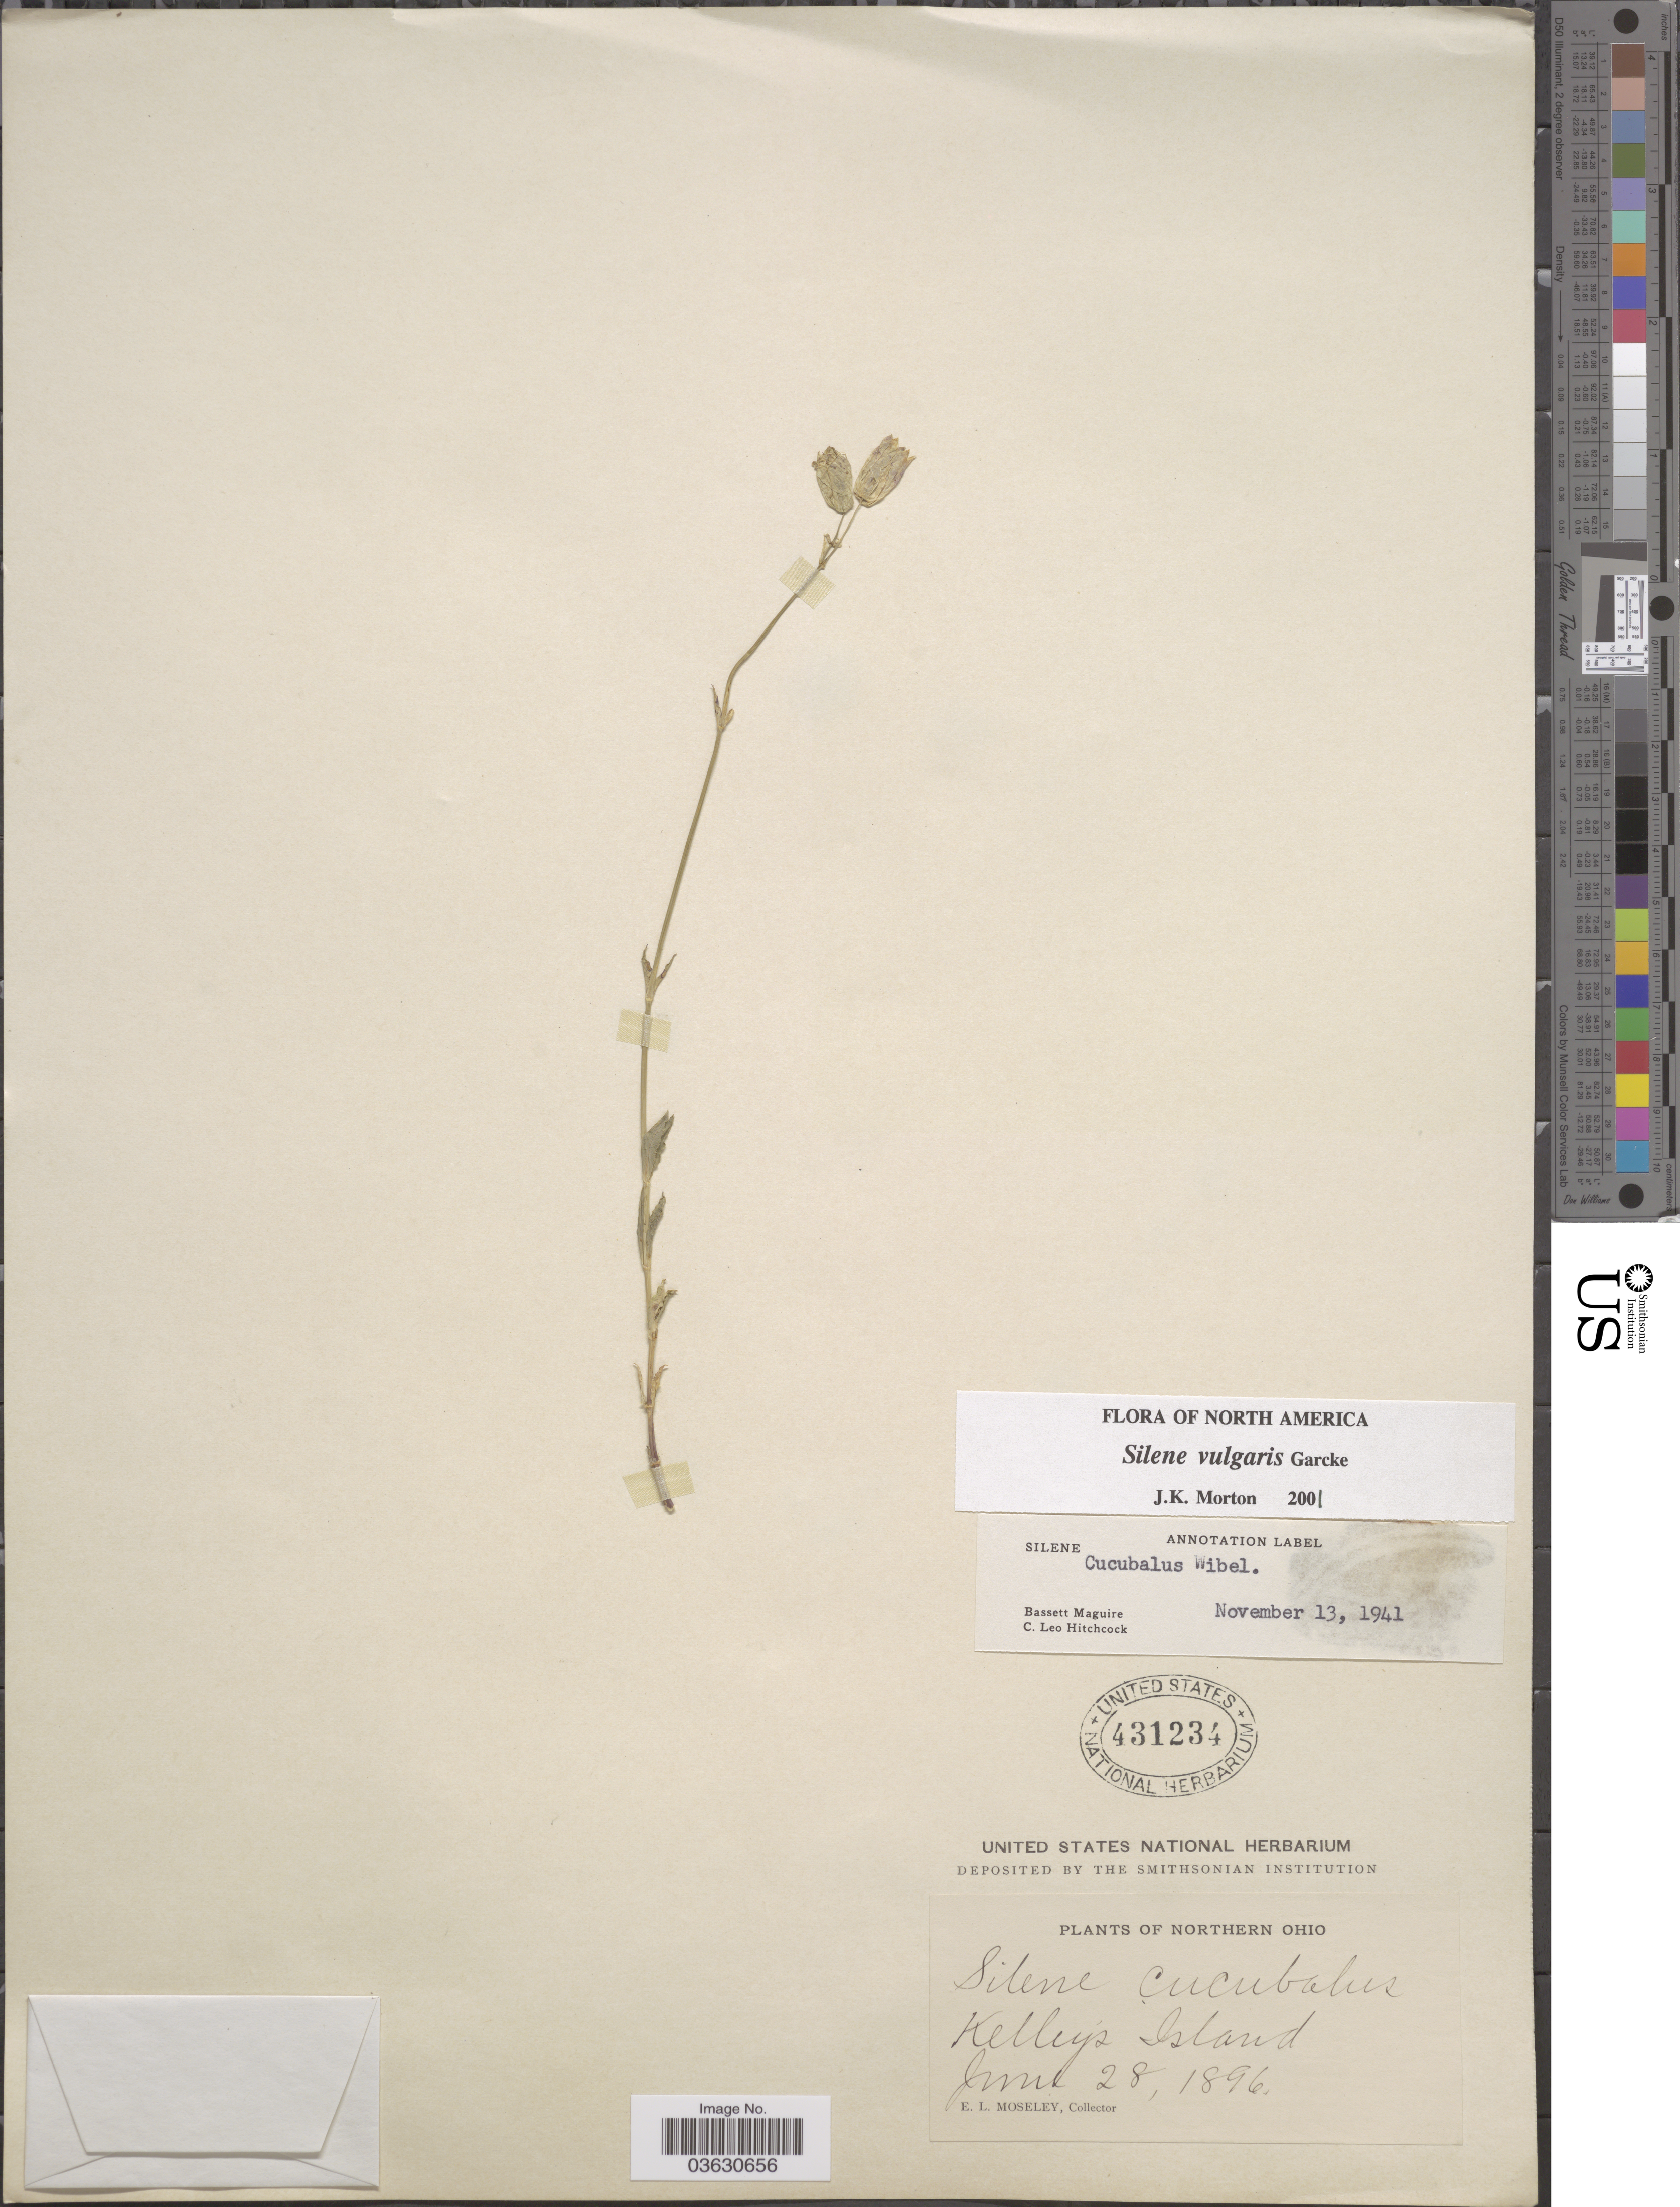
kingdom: Plantae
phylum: Tracheophyta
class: Magnoliopsida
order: Caryophyllales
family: Caryophyllaceae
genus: Silene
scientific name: Silene cucubalus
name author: L.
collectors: E. Moseley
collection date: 1896-06-28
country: United States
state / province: Ohio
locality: Northern Ohio. Kelley's Island.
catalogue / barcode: US 431234